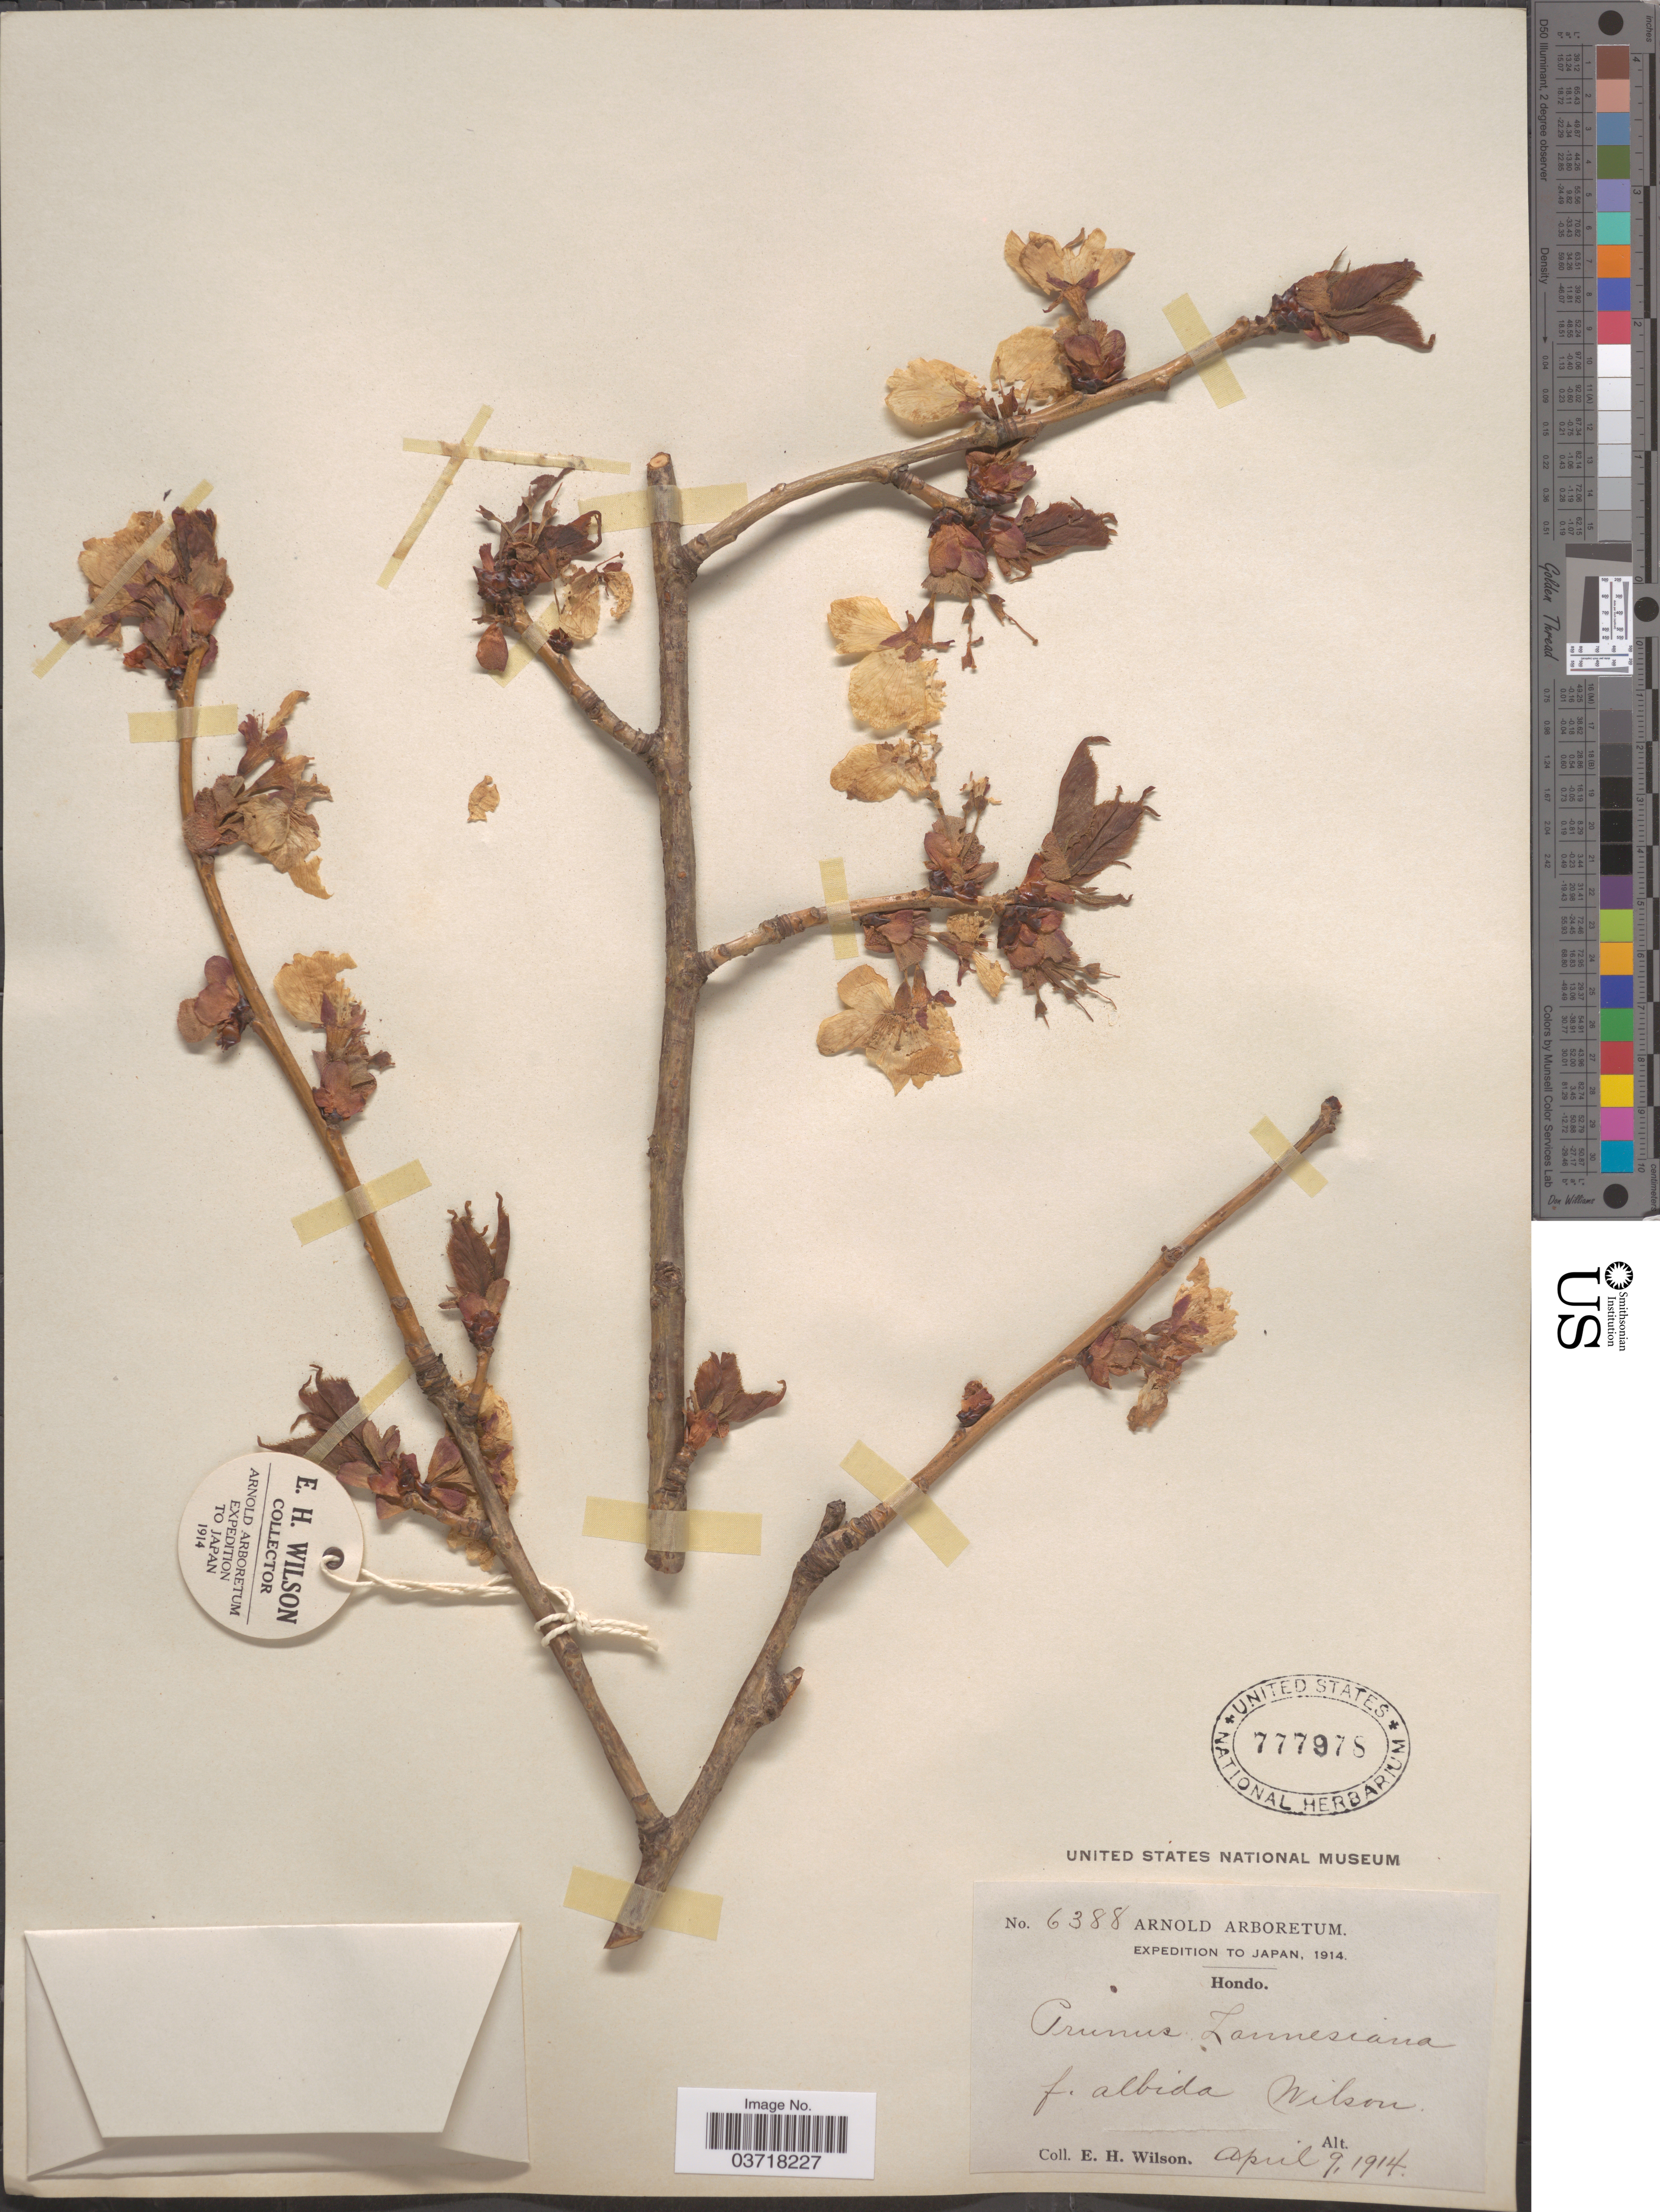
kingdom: Plantae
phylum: Tracheophyta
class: Magnoliopsida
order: Rosales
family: Rosaceae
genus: Prunus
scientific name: Prunus serrulata var. lannesiana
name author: (Carrière) Makino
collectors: E. Wilson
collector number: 6388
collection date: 1914-04-09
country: Japan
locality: Hondo.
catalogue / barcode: US 777978